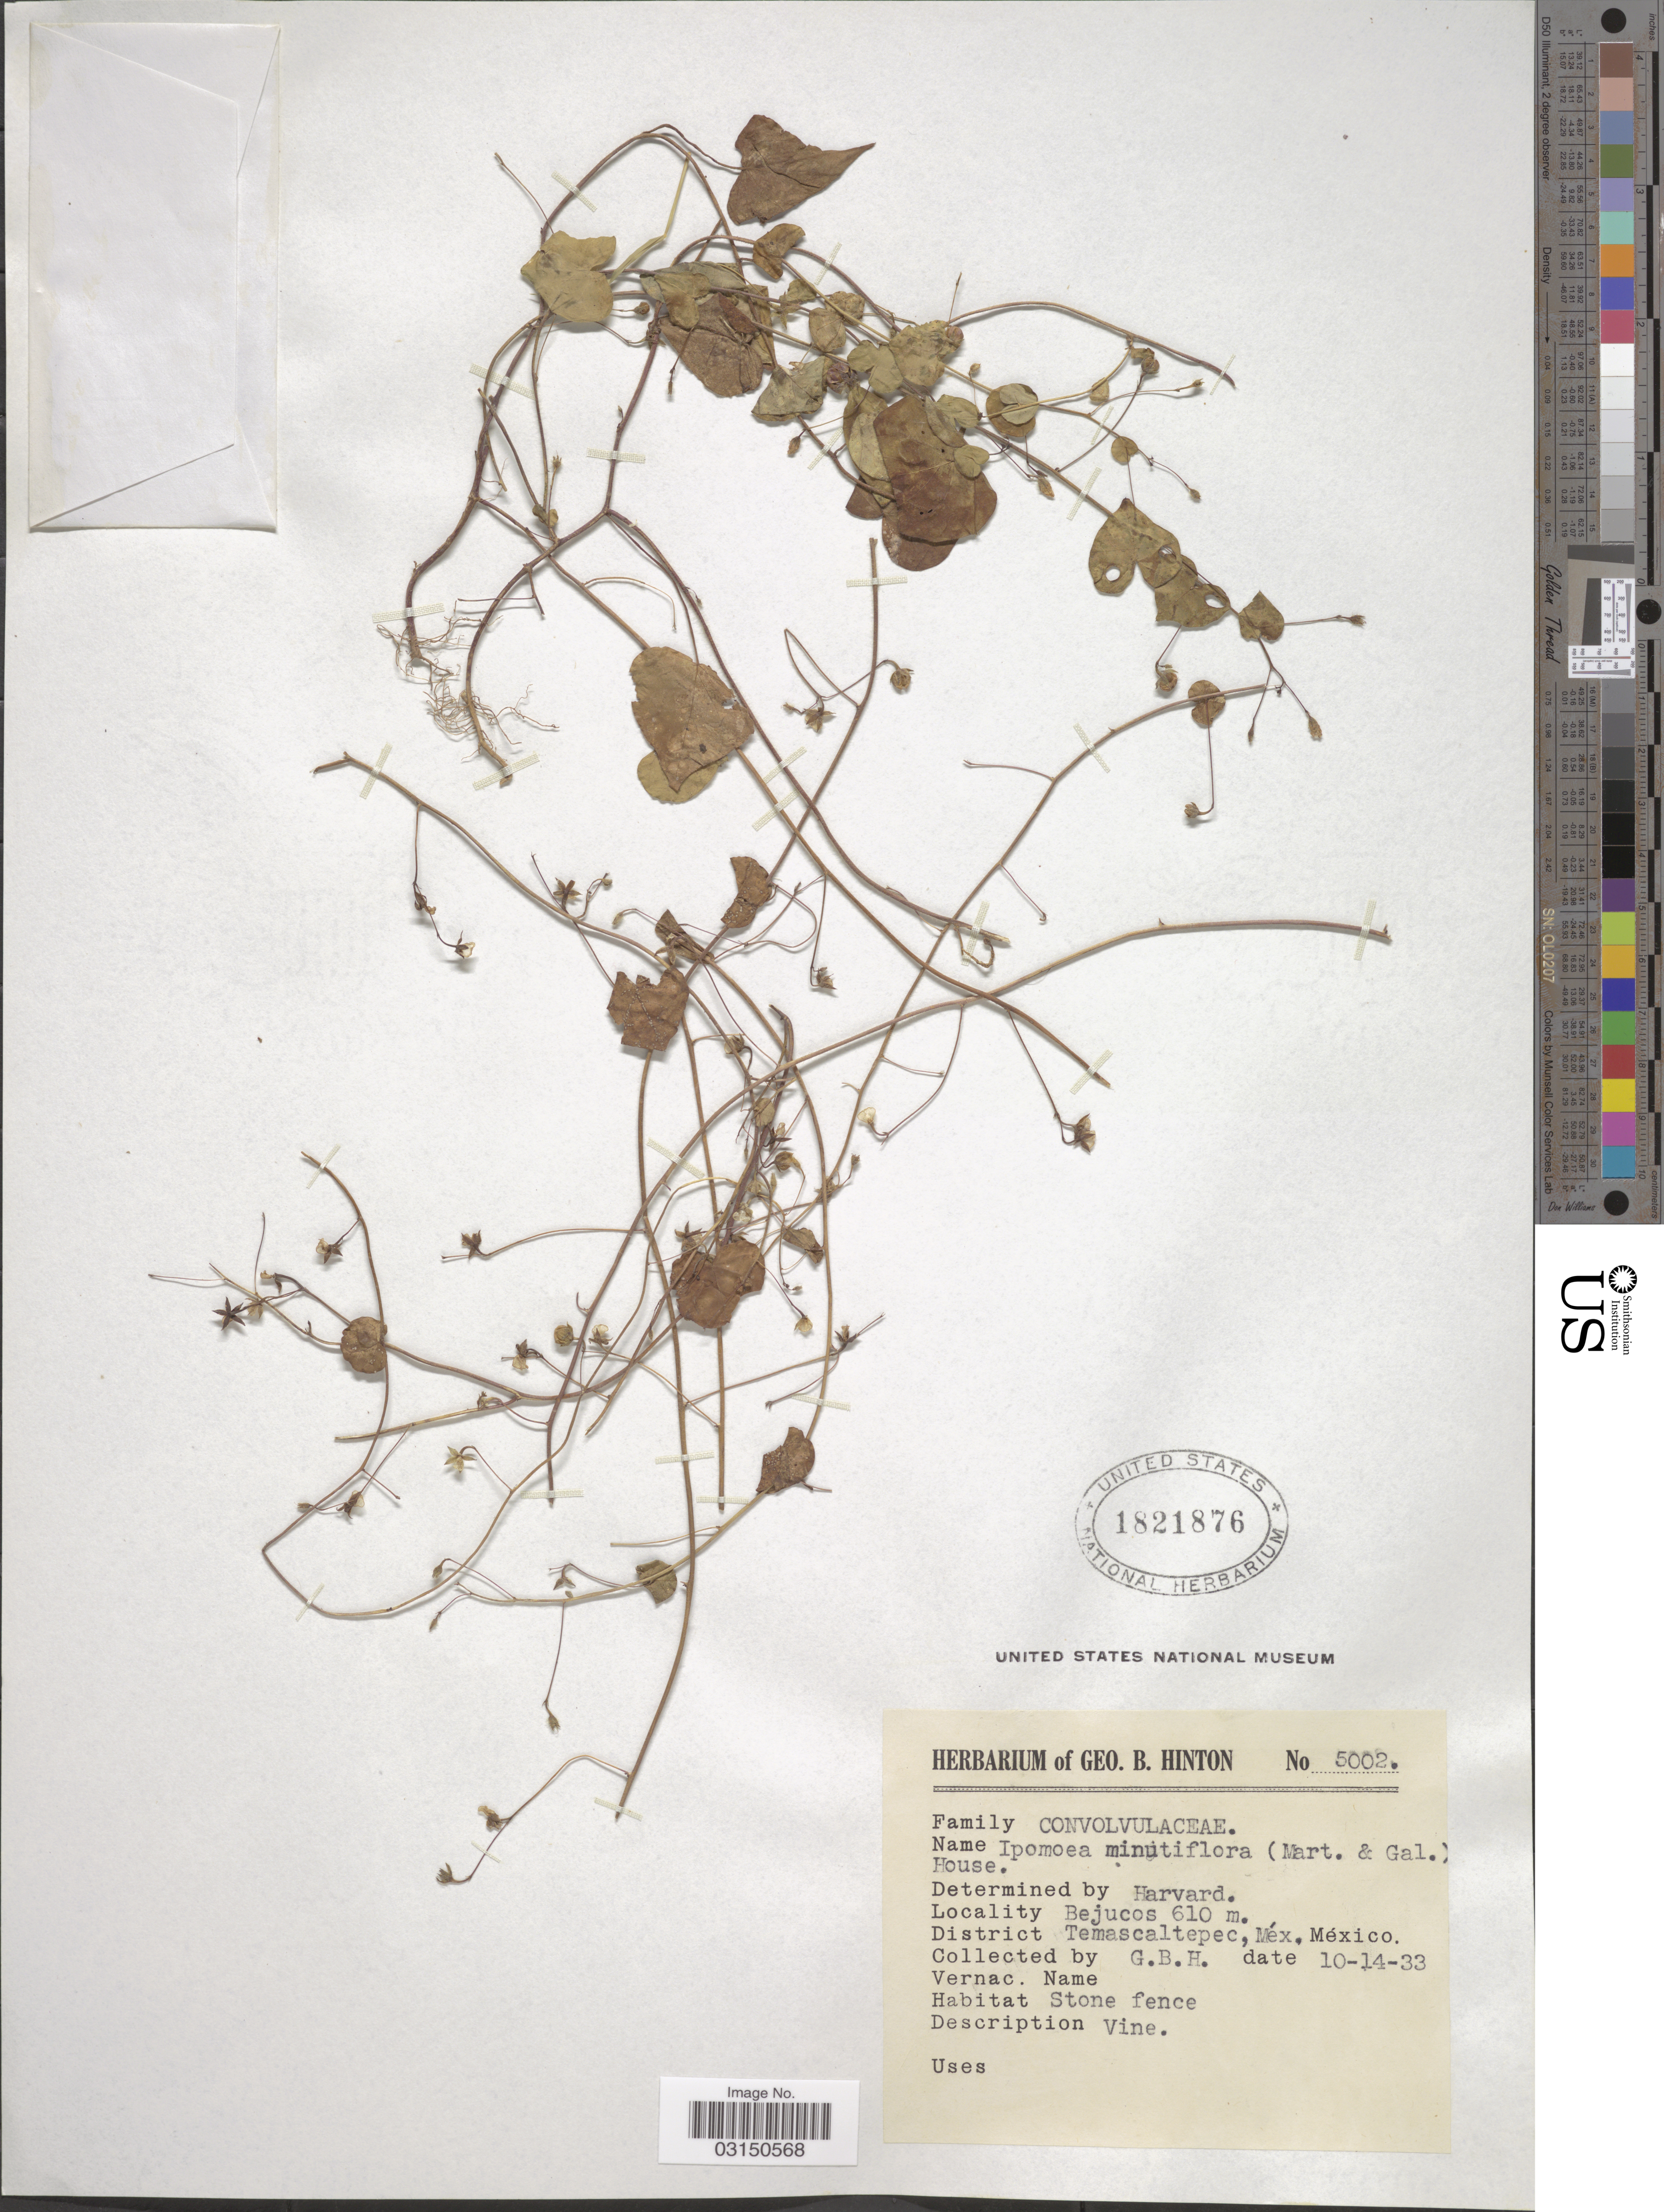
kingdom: Plantae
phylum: Tracheophyta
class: Magnoliopsida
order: Solanales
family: Convolvulaceae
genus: Ipomoea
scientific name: Ipomoea minutiflora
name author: (M. Martens) House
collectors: G. B. Hinton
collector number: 5002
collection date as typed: Transcribed d/m/y: 14/10/33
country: Mexico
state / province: México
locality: Bejucos. District Temascaltepec.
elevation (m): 610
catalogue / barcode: US 1821876